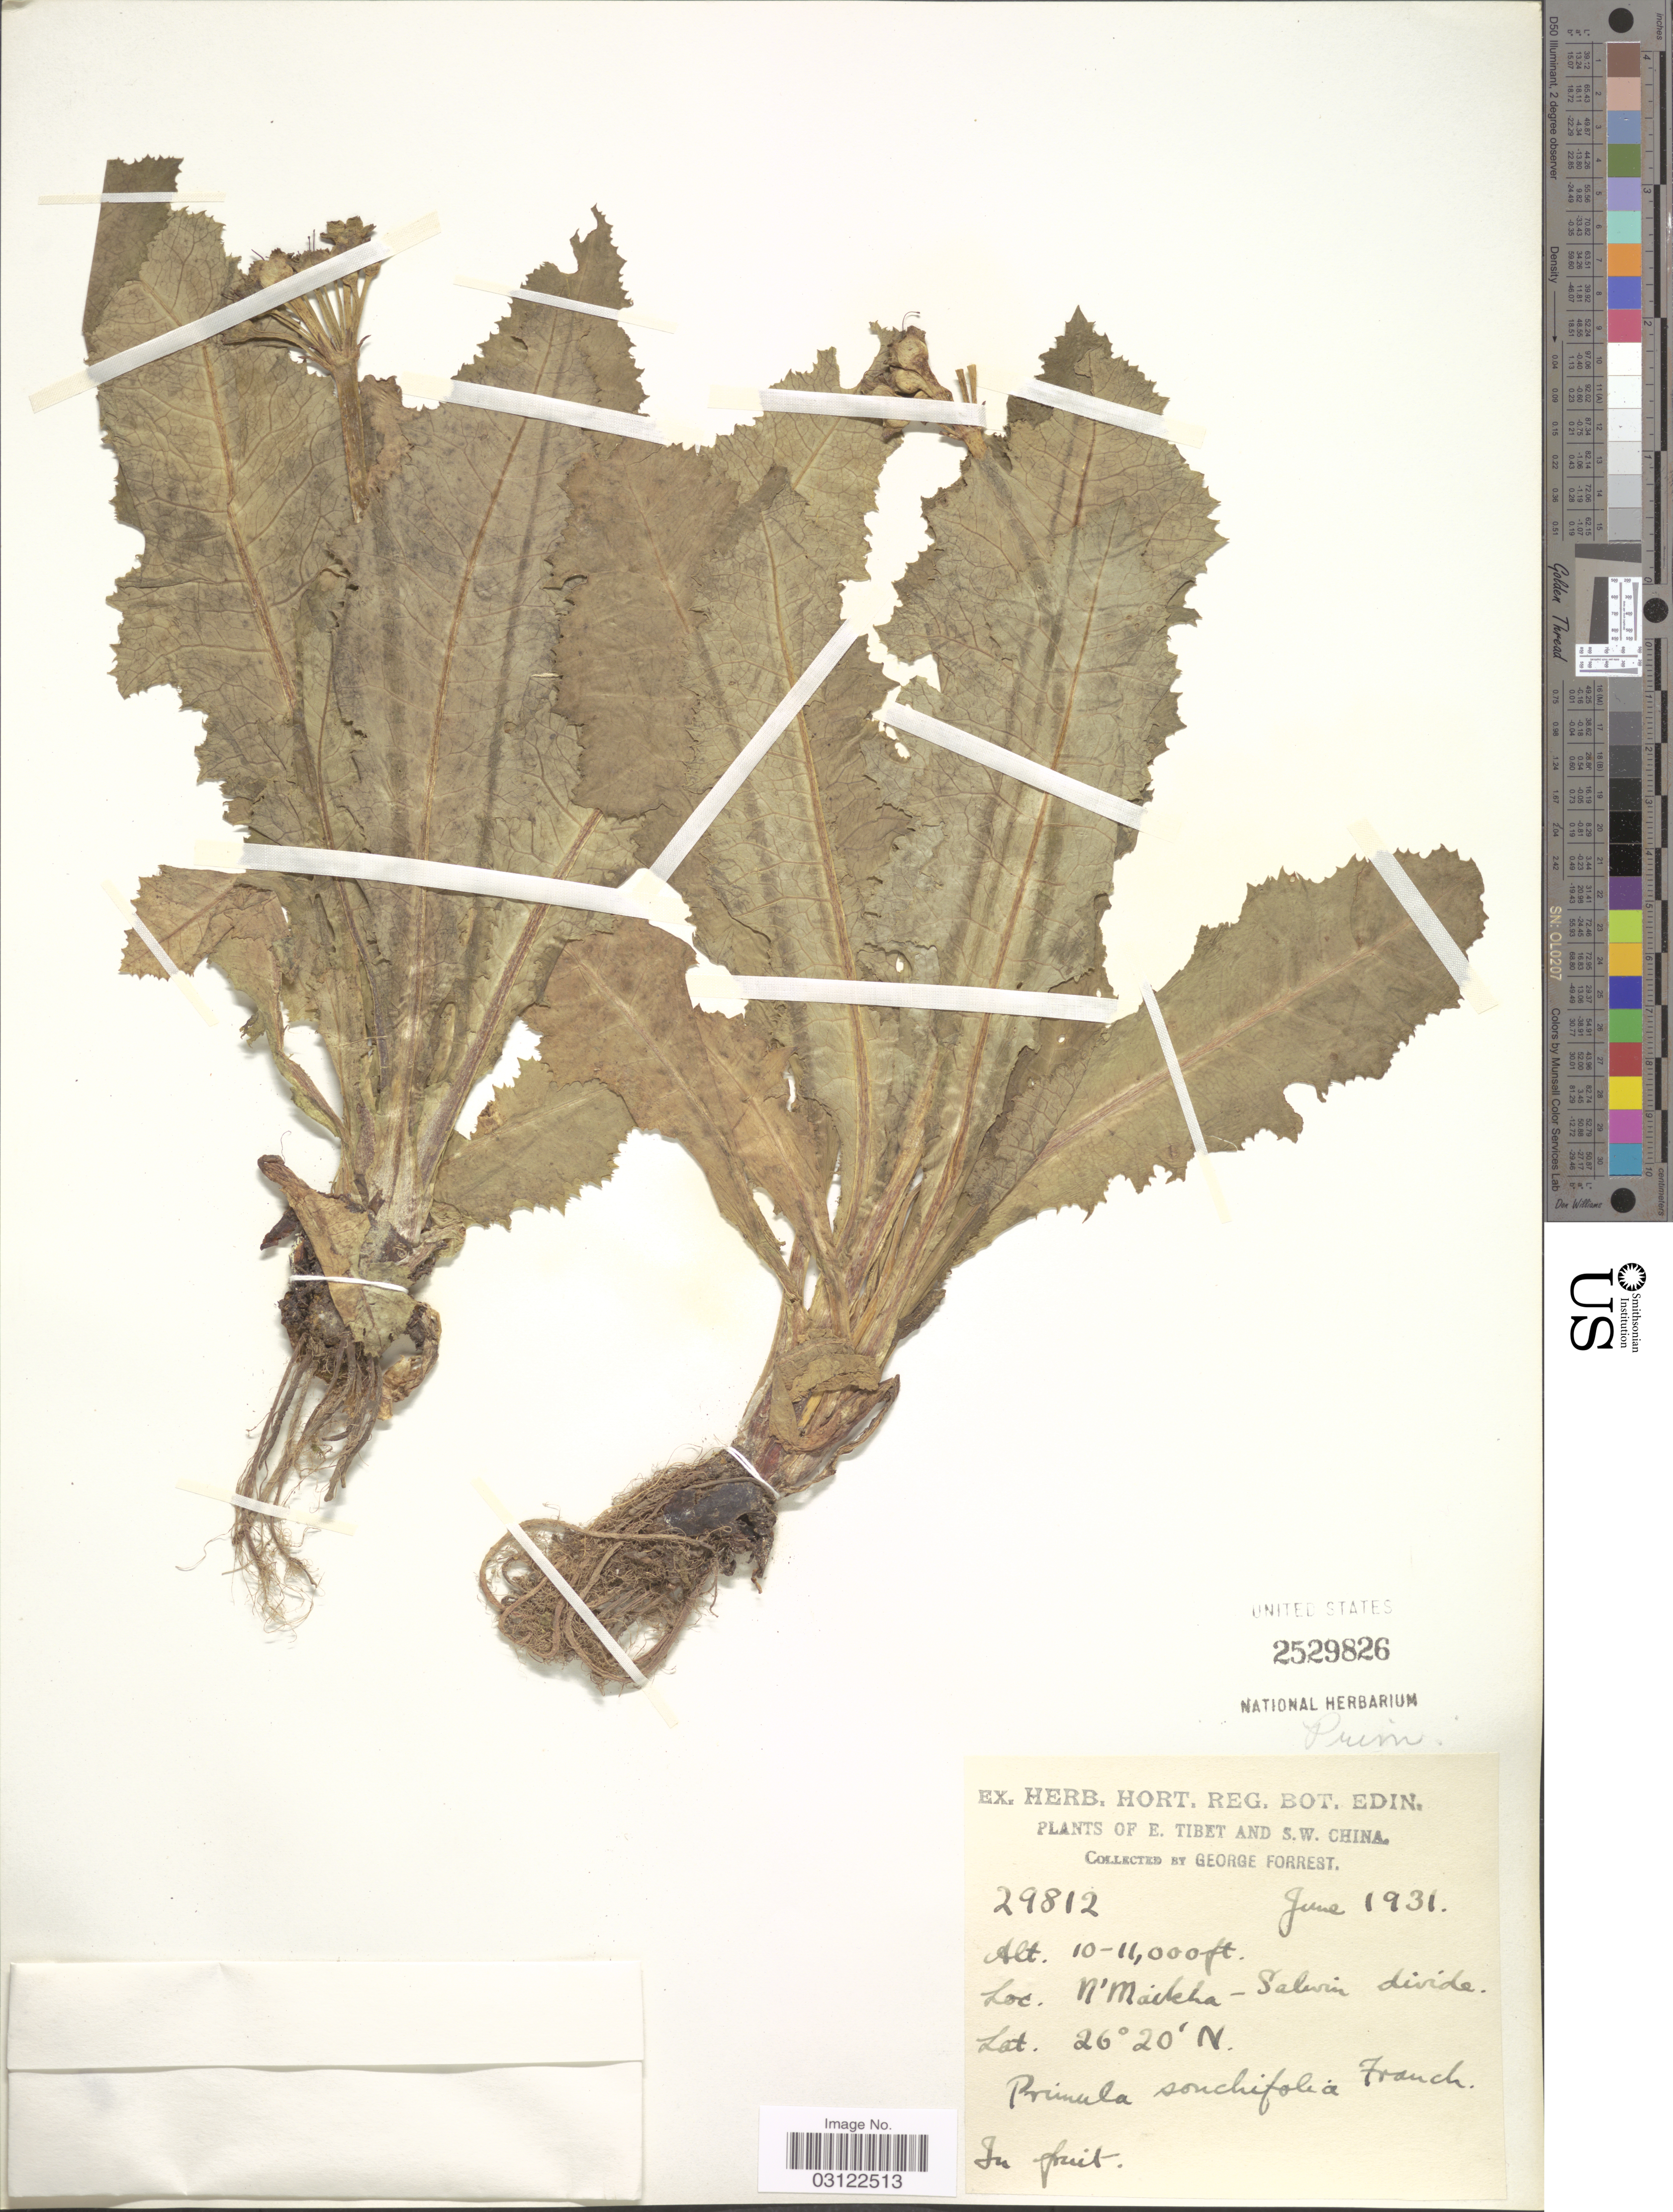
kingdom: Plantae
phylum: Tracheophyta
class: Magnoliopsida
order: Ericales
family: Primulaceae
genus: Primula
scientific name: Primula sonchifolia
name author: Franch.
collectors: G. Forrest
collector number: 29812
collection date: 1931-06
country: China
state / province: Xizang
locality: E. Tibet and S.W. China. N'Maikha-Salwin divide.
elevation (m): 3048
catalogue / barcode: US 2529826